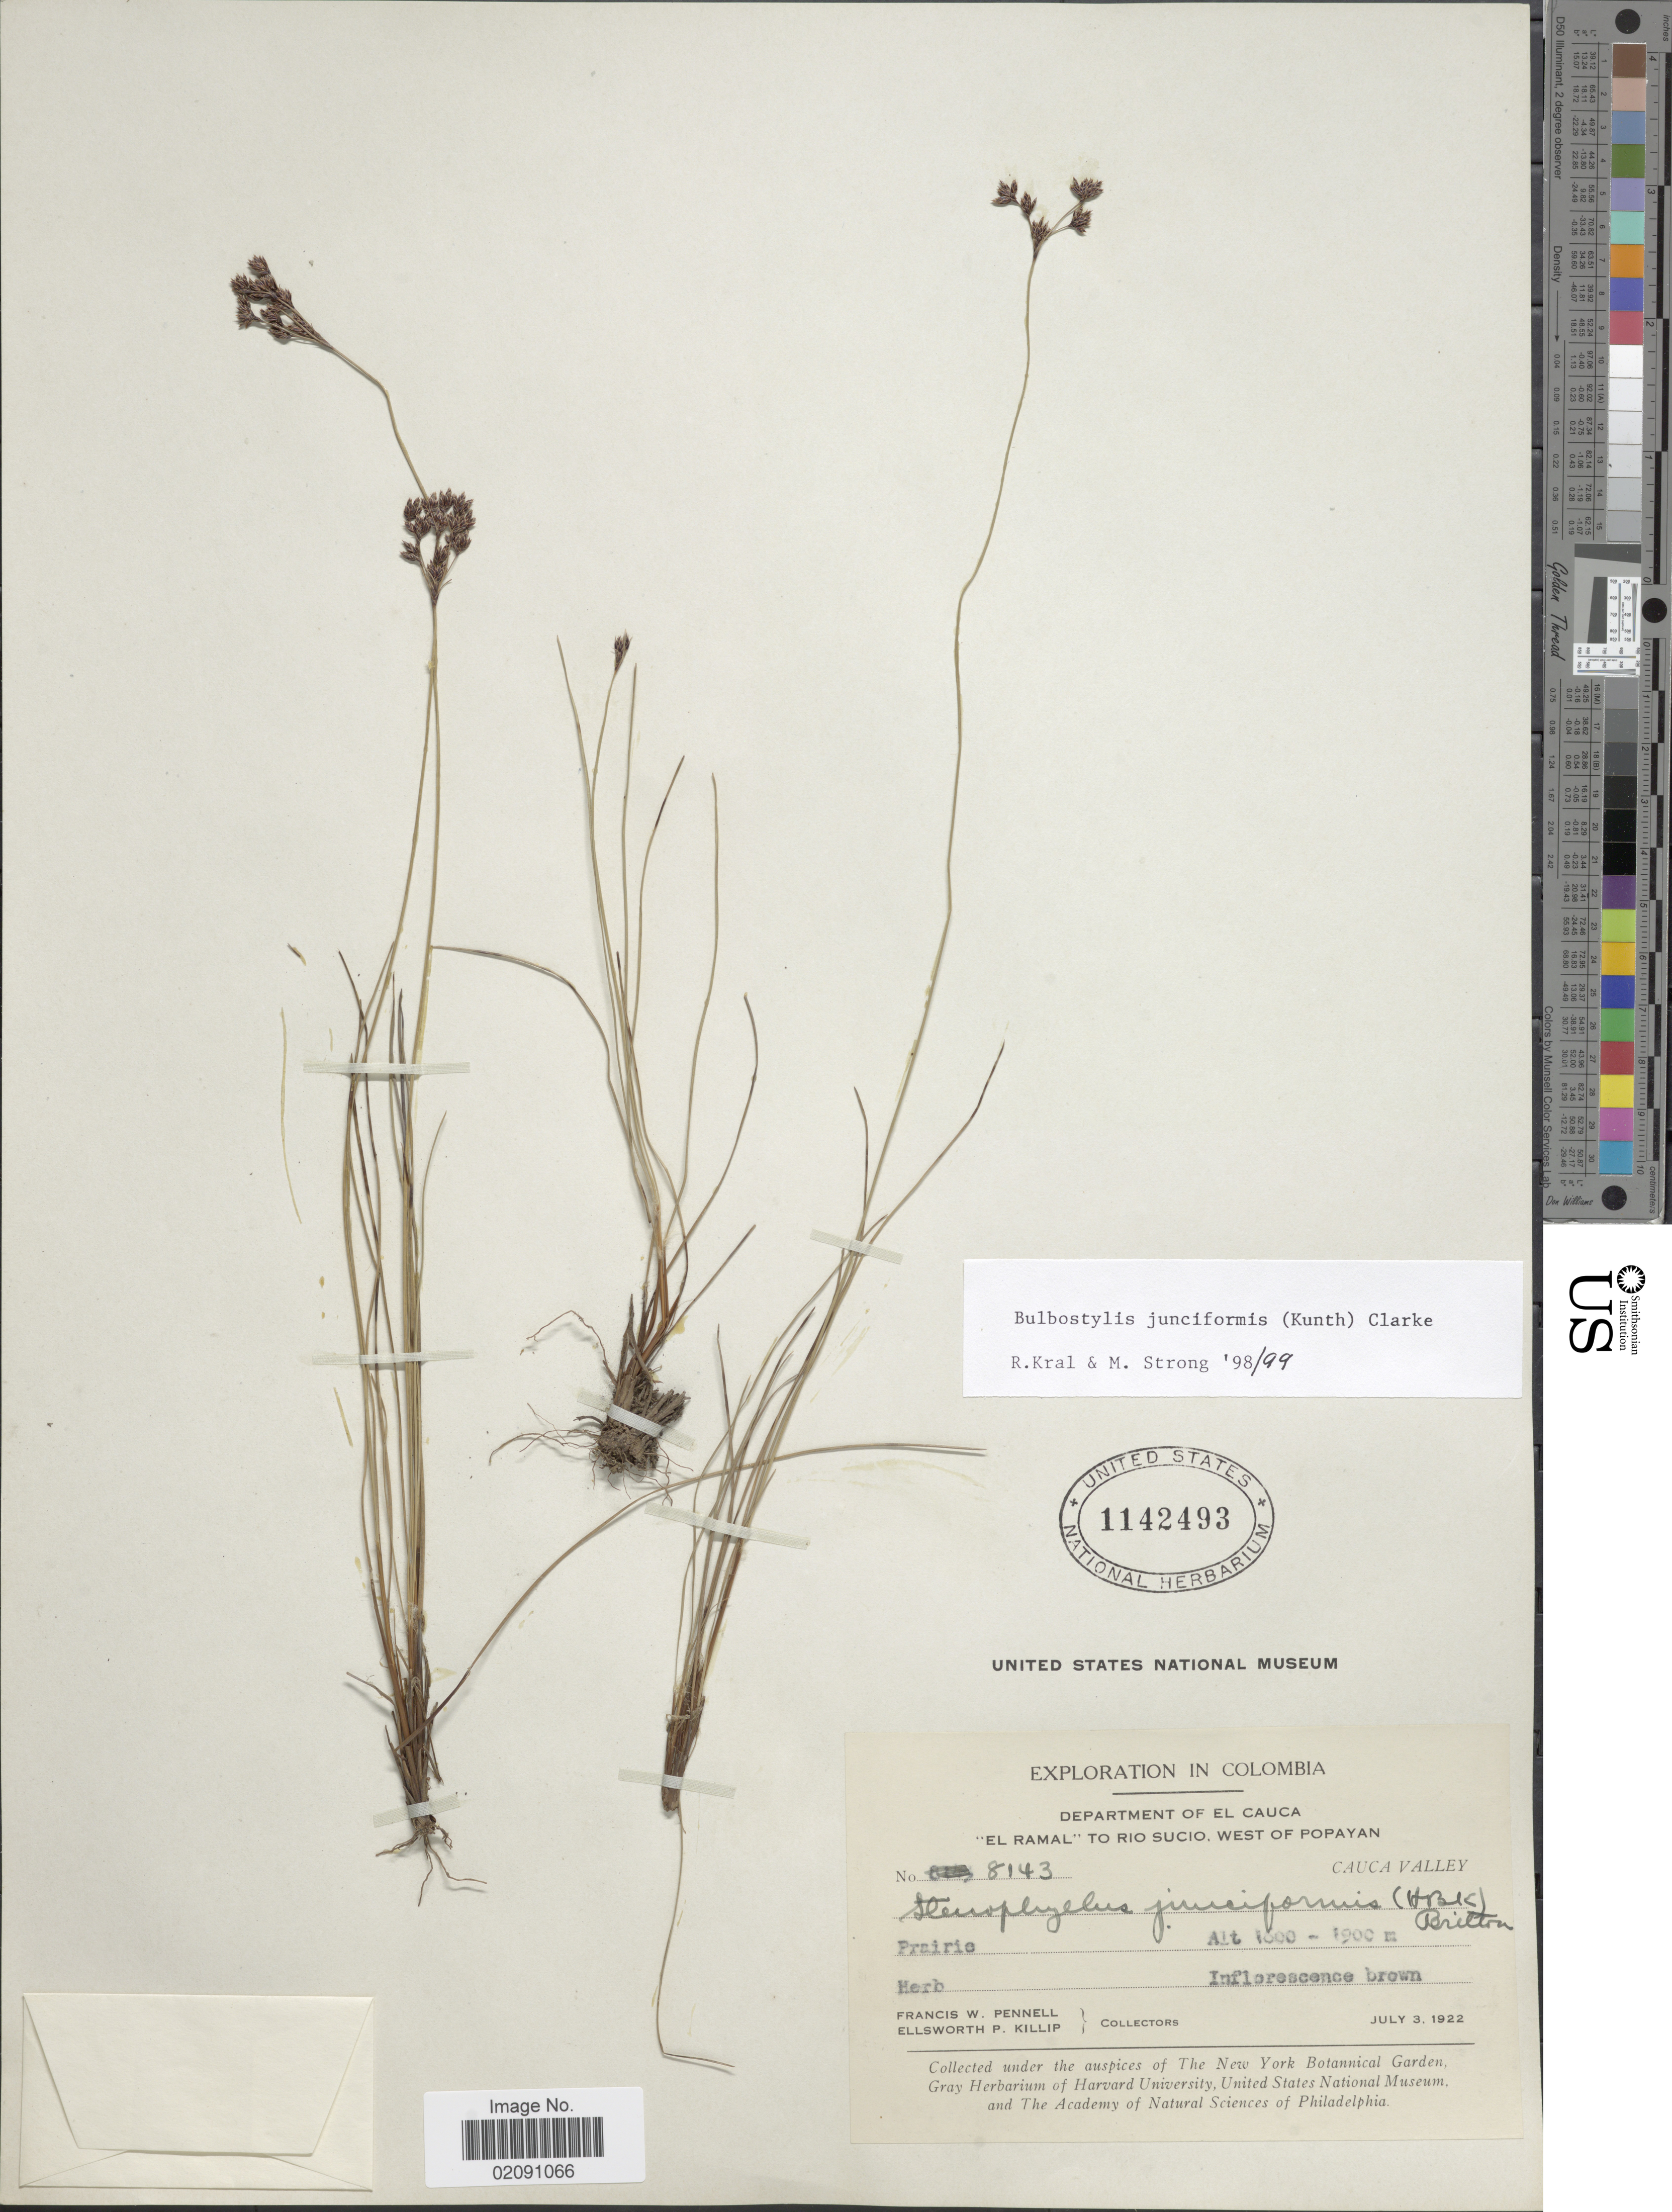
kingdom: Plantae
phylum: Tracheophyta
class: Liliopsida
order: Poales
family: Cyperaceae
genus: Bulbostylis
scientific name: Bulbostylis junciformis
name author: (Kunth) C.B. Clarke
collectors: F. W. Pennell & E. P. Killip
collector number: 8143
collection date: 1922-07-03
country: Colombia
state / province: Cauca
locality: El Cauca, "El Ramal" to Rio Sucio, west of Popayan, Cauca Valley, Prairie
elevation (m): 1600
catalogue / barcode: US 1142493